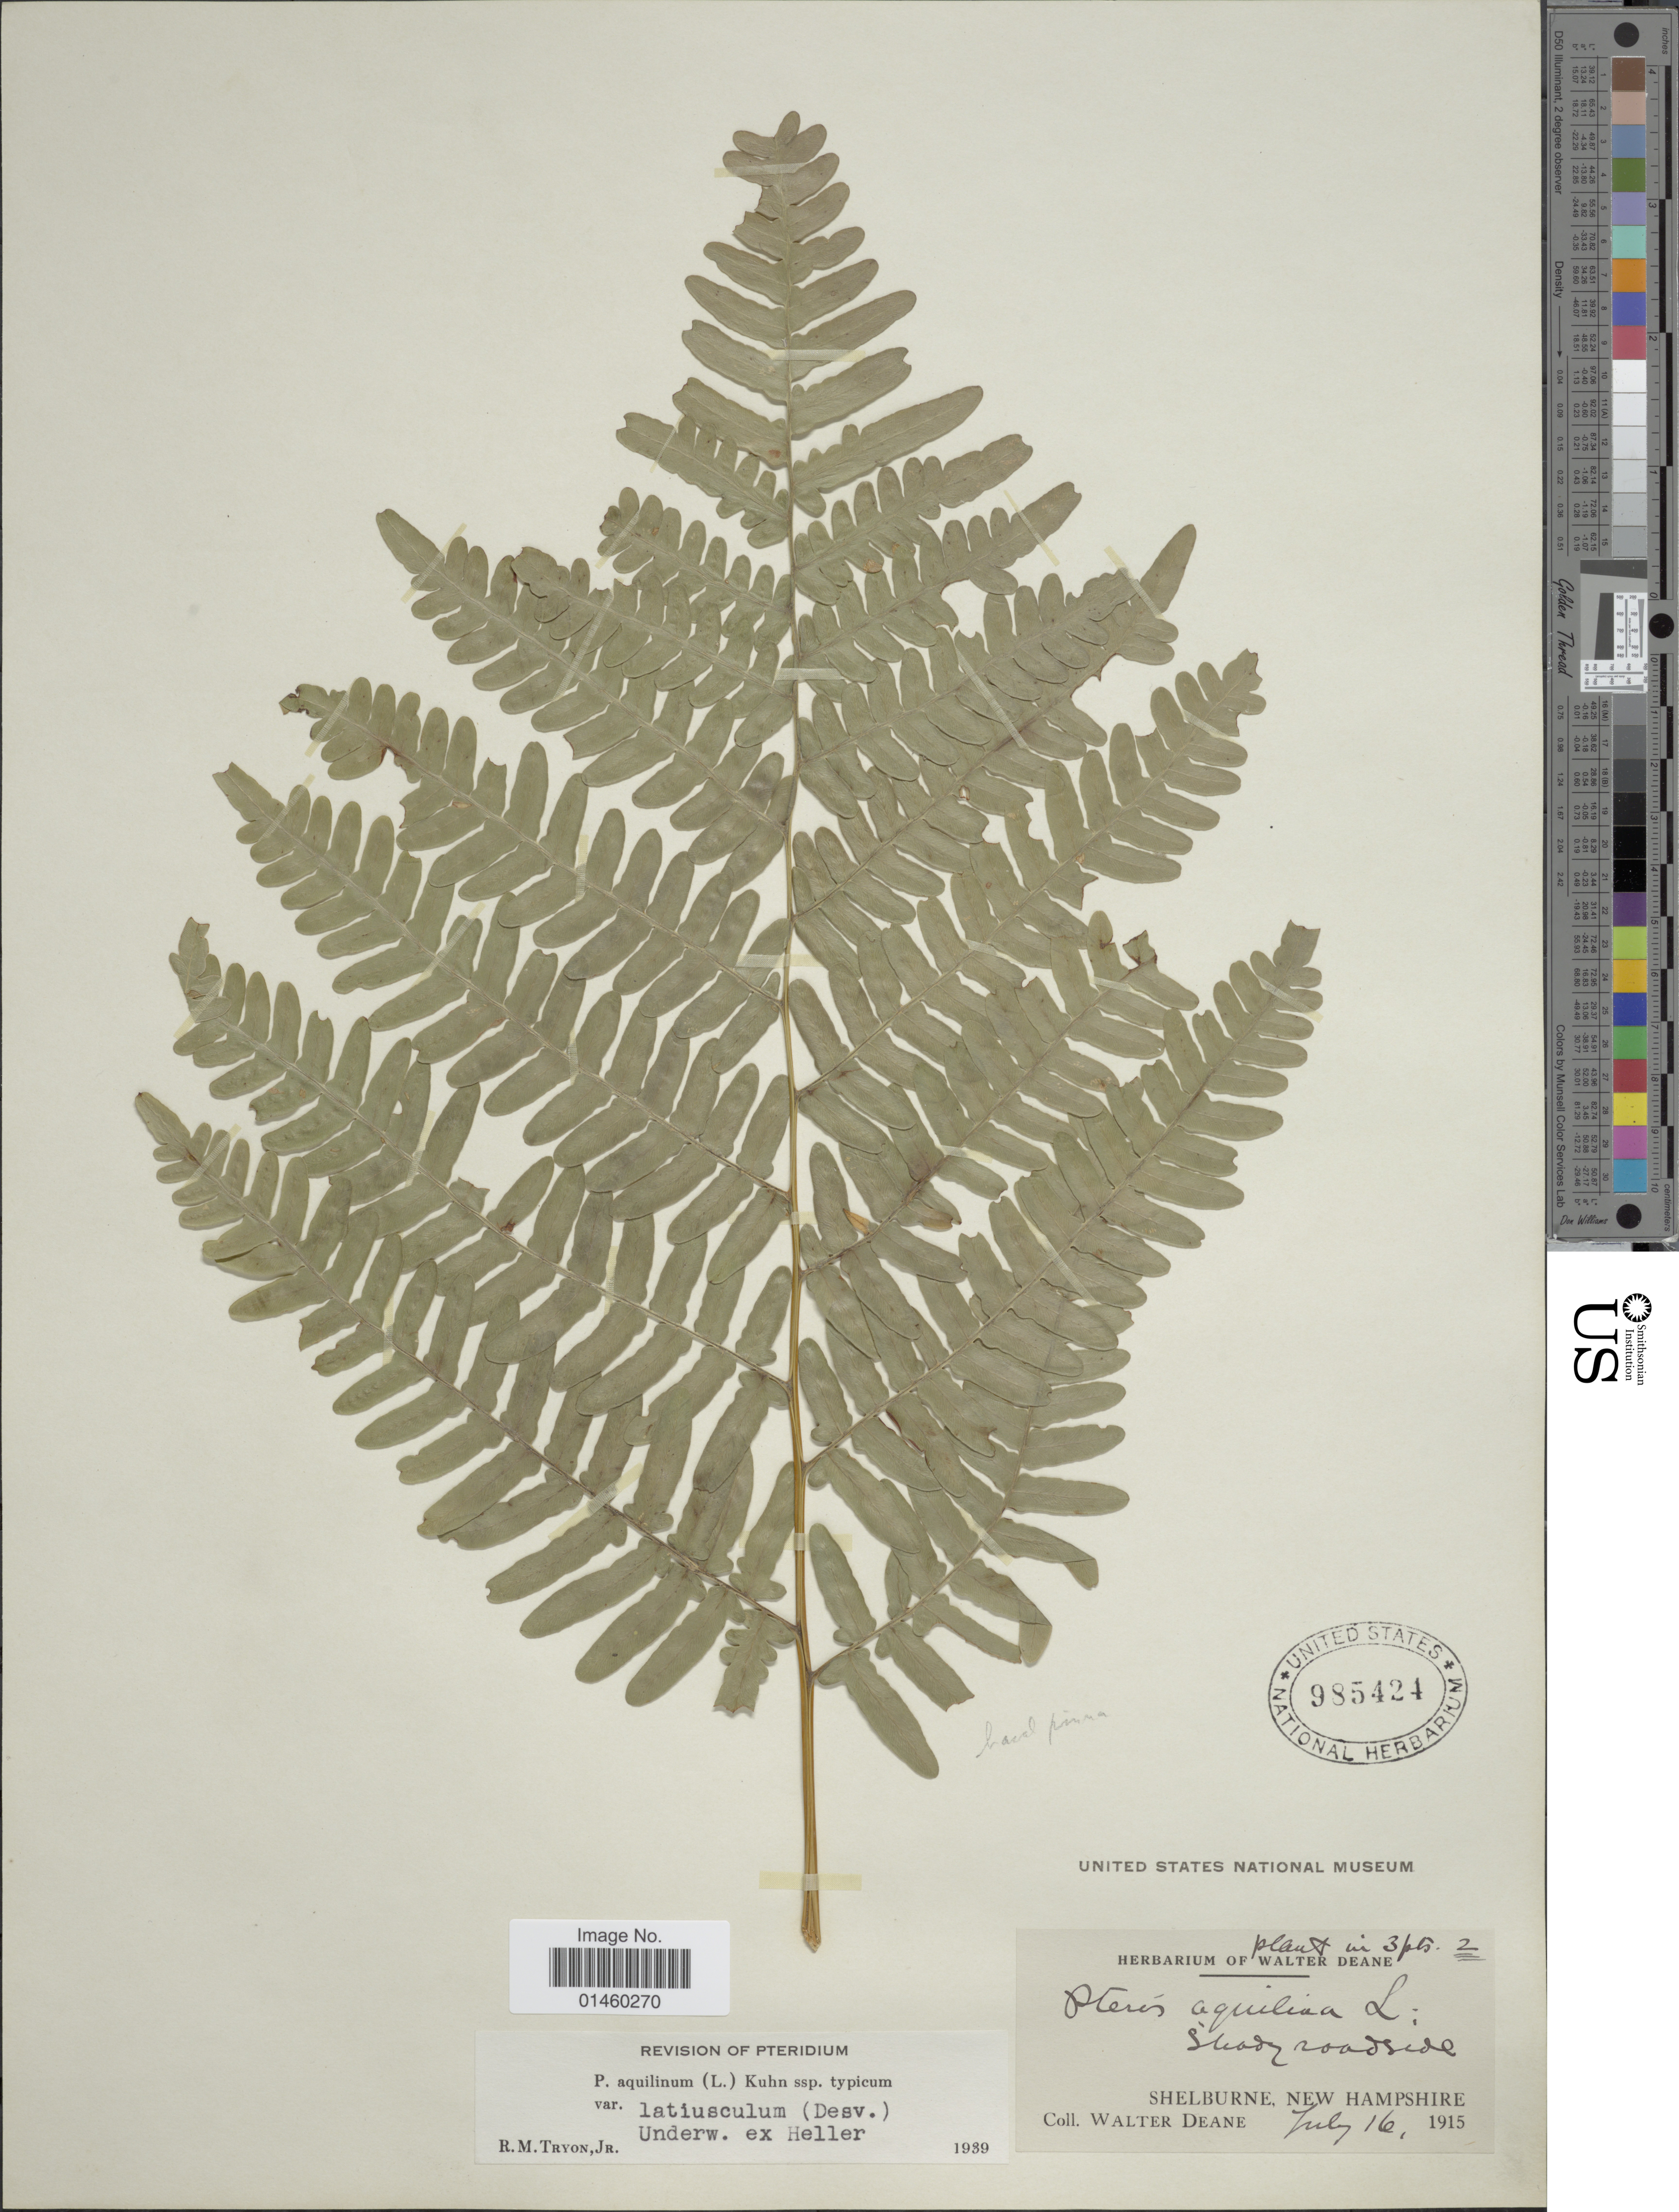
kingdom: Plantae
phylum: Tracheophyta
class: Polypodiopsida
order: Polypodiales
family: Dennstaedtiaceae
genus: Pteridium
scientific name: Pteridium aquilinum var. latiusculum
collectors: W. Deane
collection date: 1915-07-16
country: United States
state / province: New Hampshire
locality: Shelburne.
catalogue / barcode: US 985424